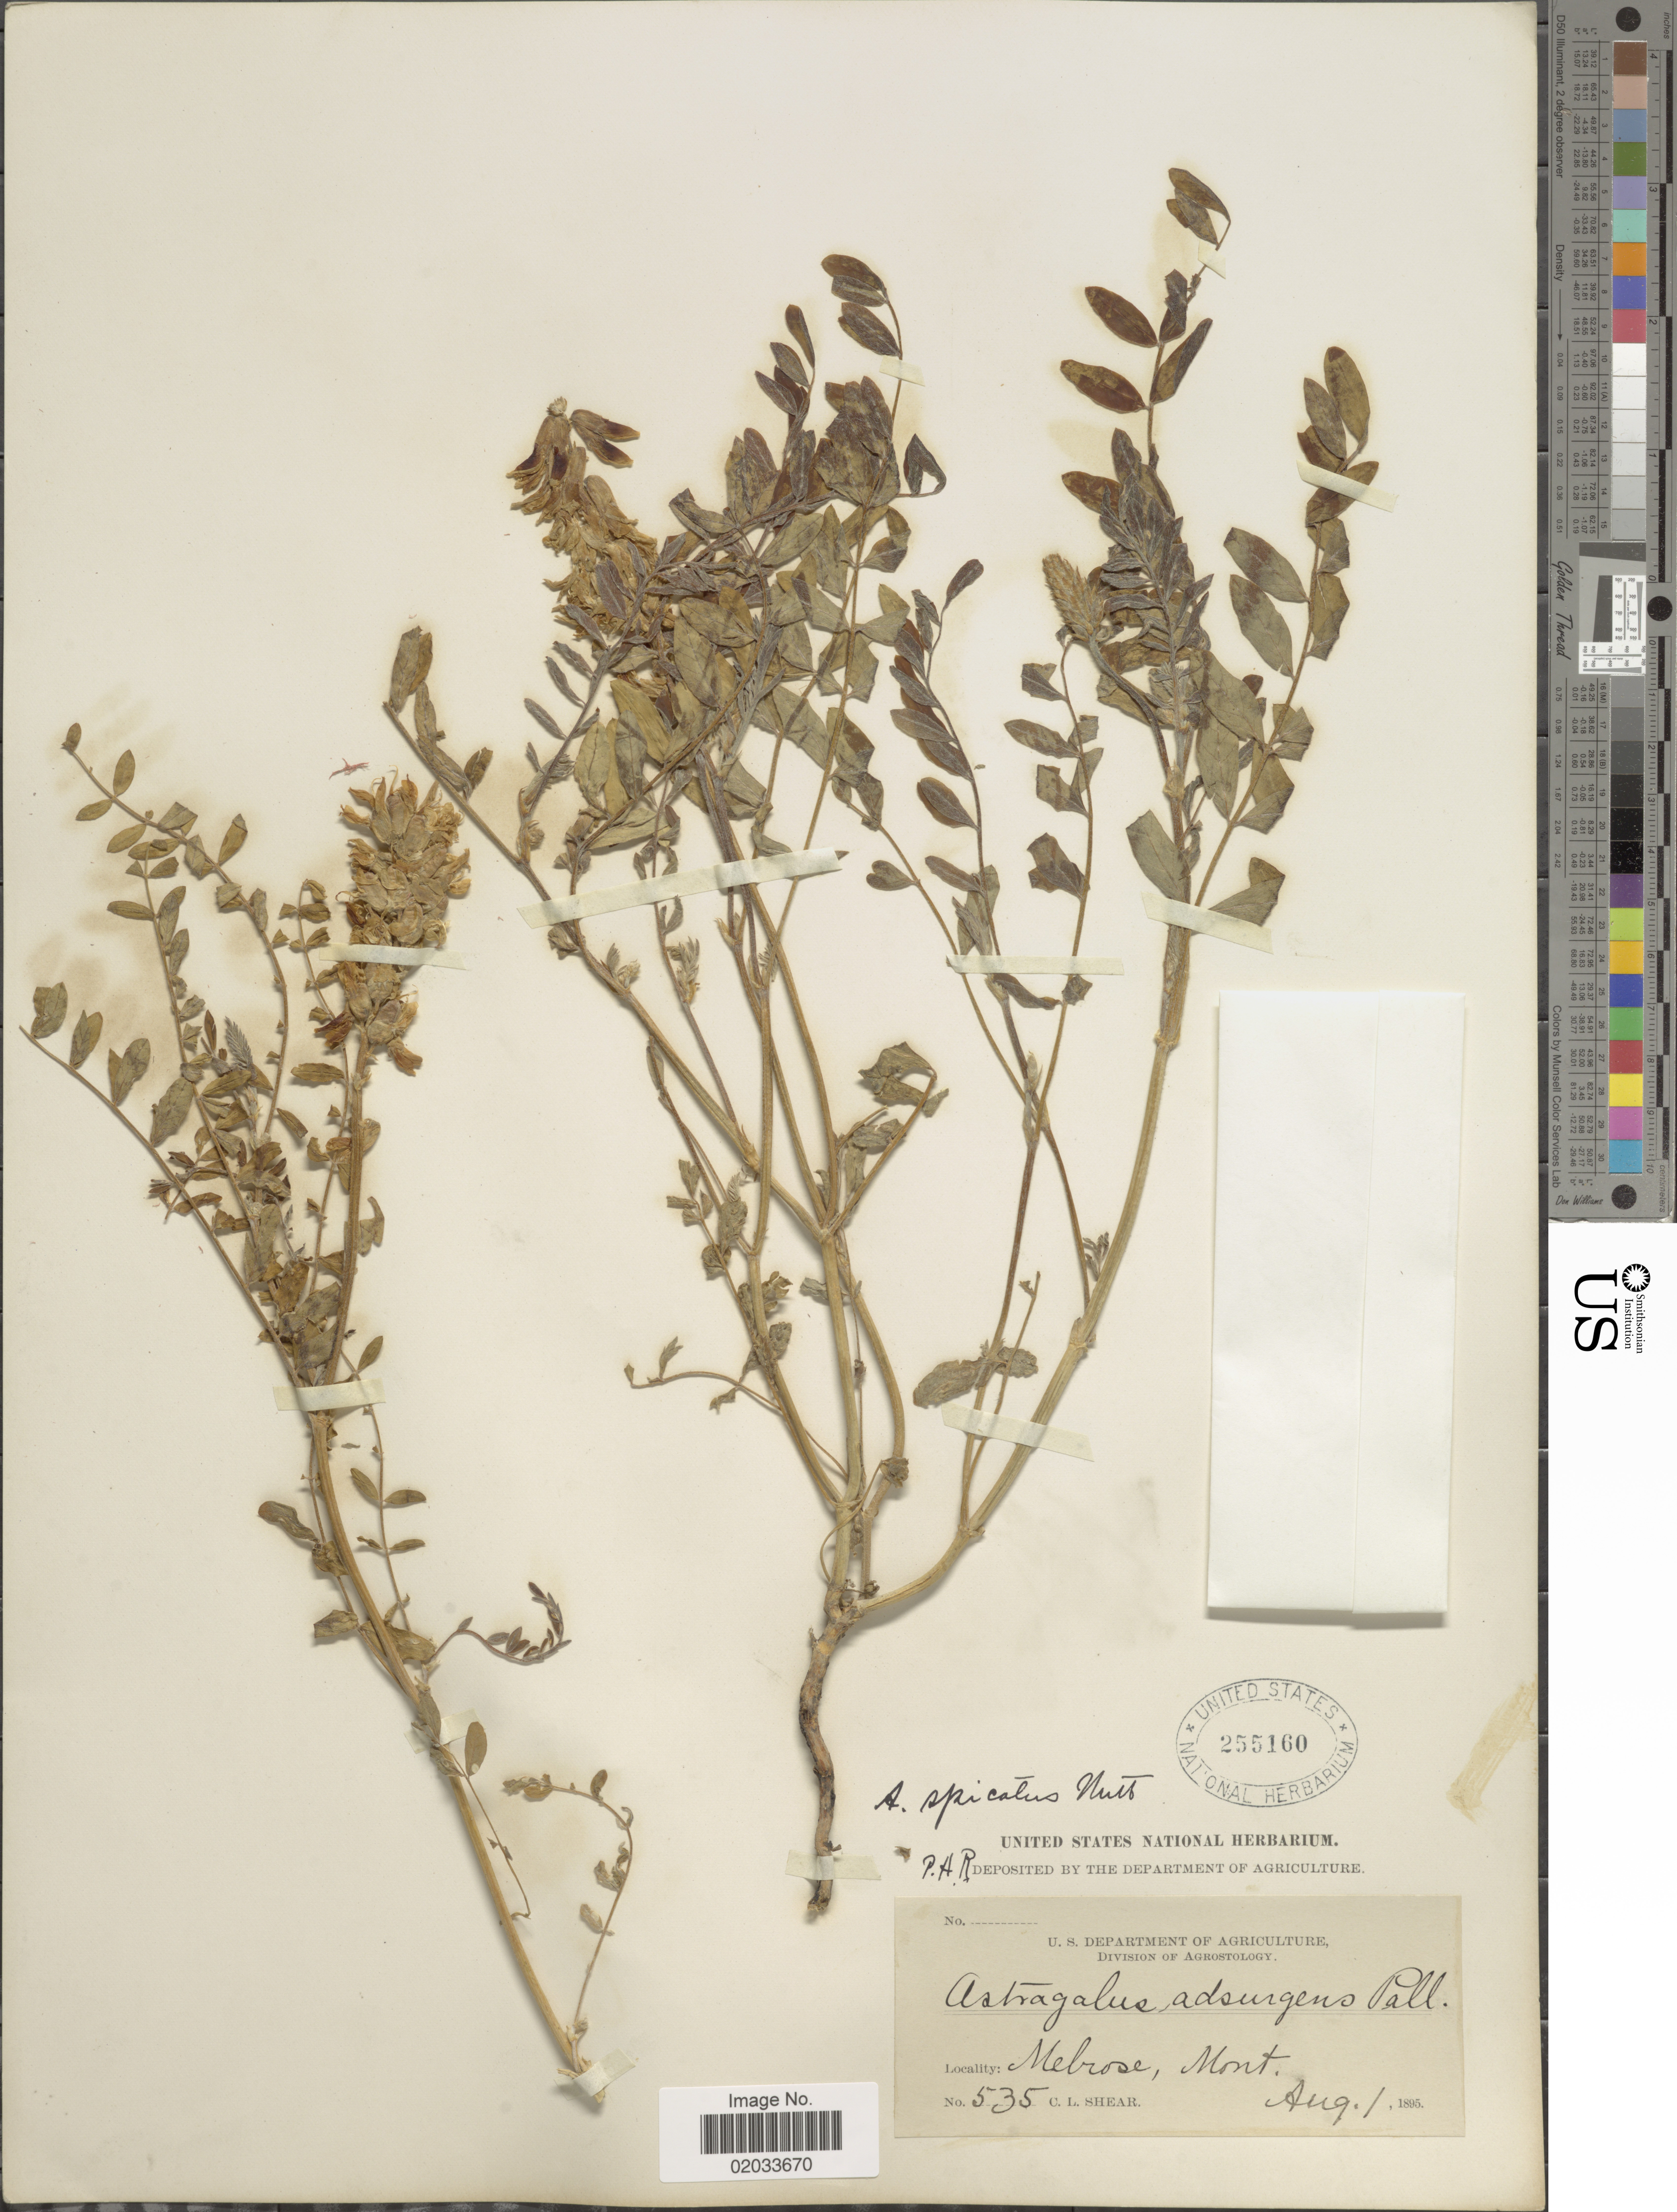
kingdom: Plantae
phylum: Tracheophyta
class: Magnoliopsida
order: Fabales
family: Fabaceae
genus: Astragalus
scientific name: Astragalus pachystachys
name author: Bunge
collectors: C. L. Shear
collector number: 535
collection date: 1895-08-01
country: United States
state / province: Montana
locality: Melrose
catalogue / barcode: US 255160